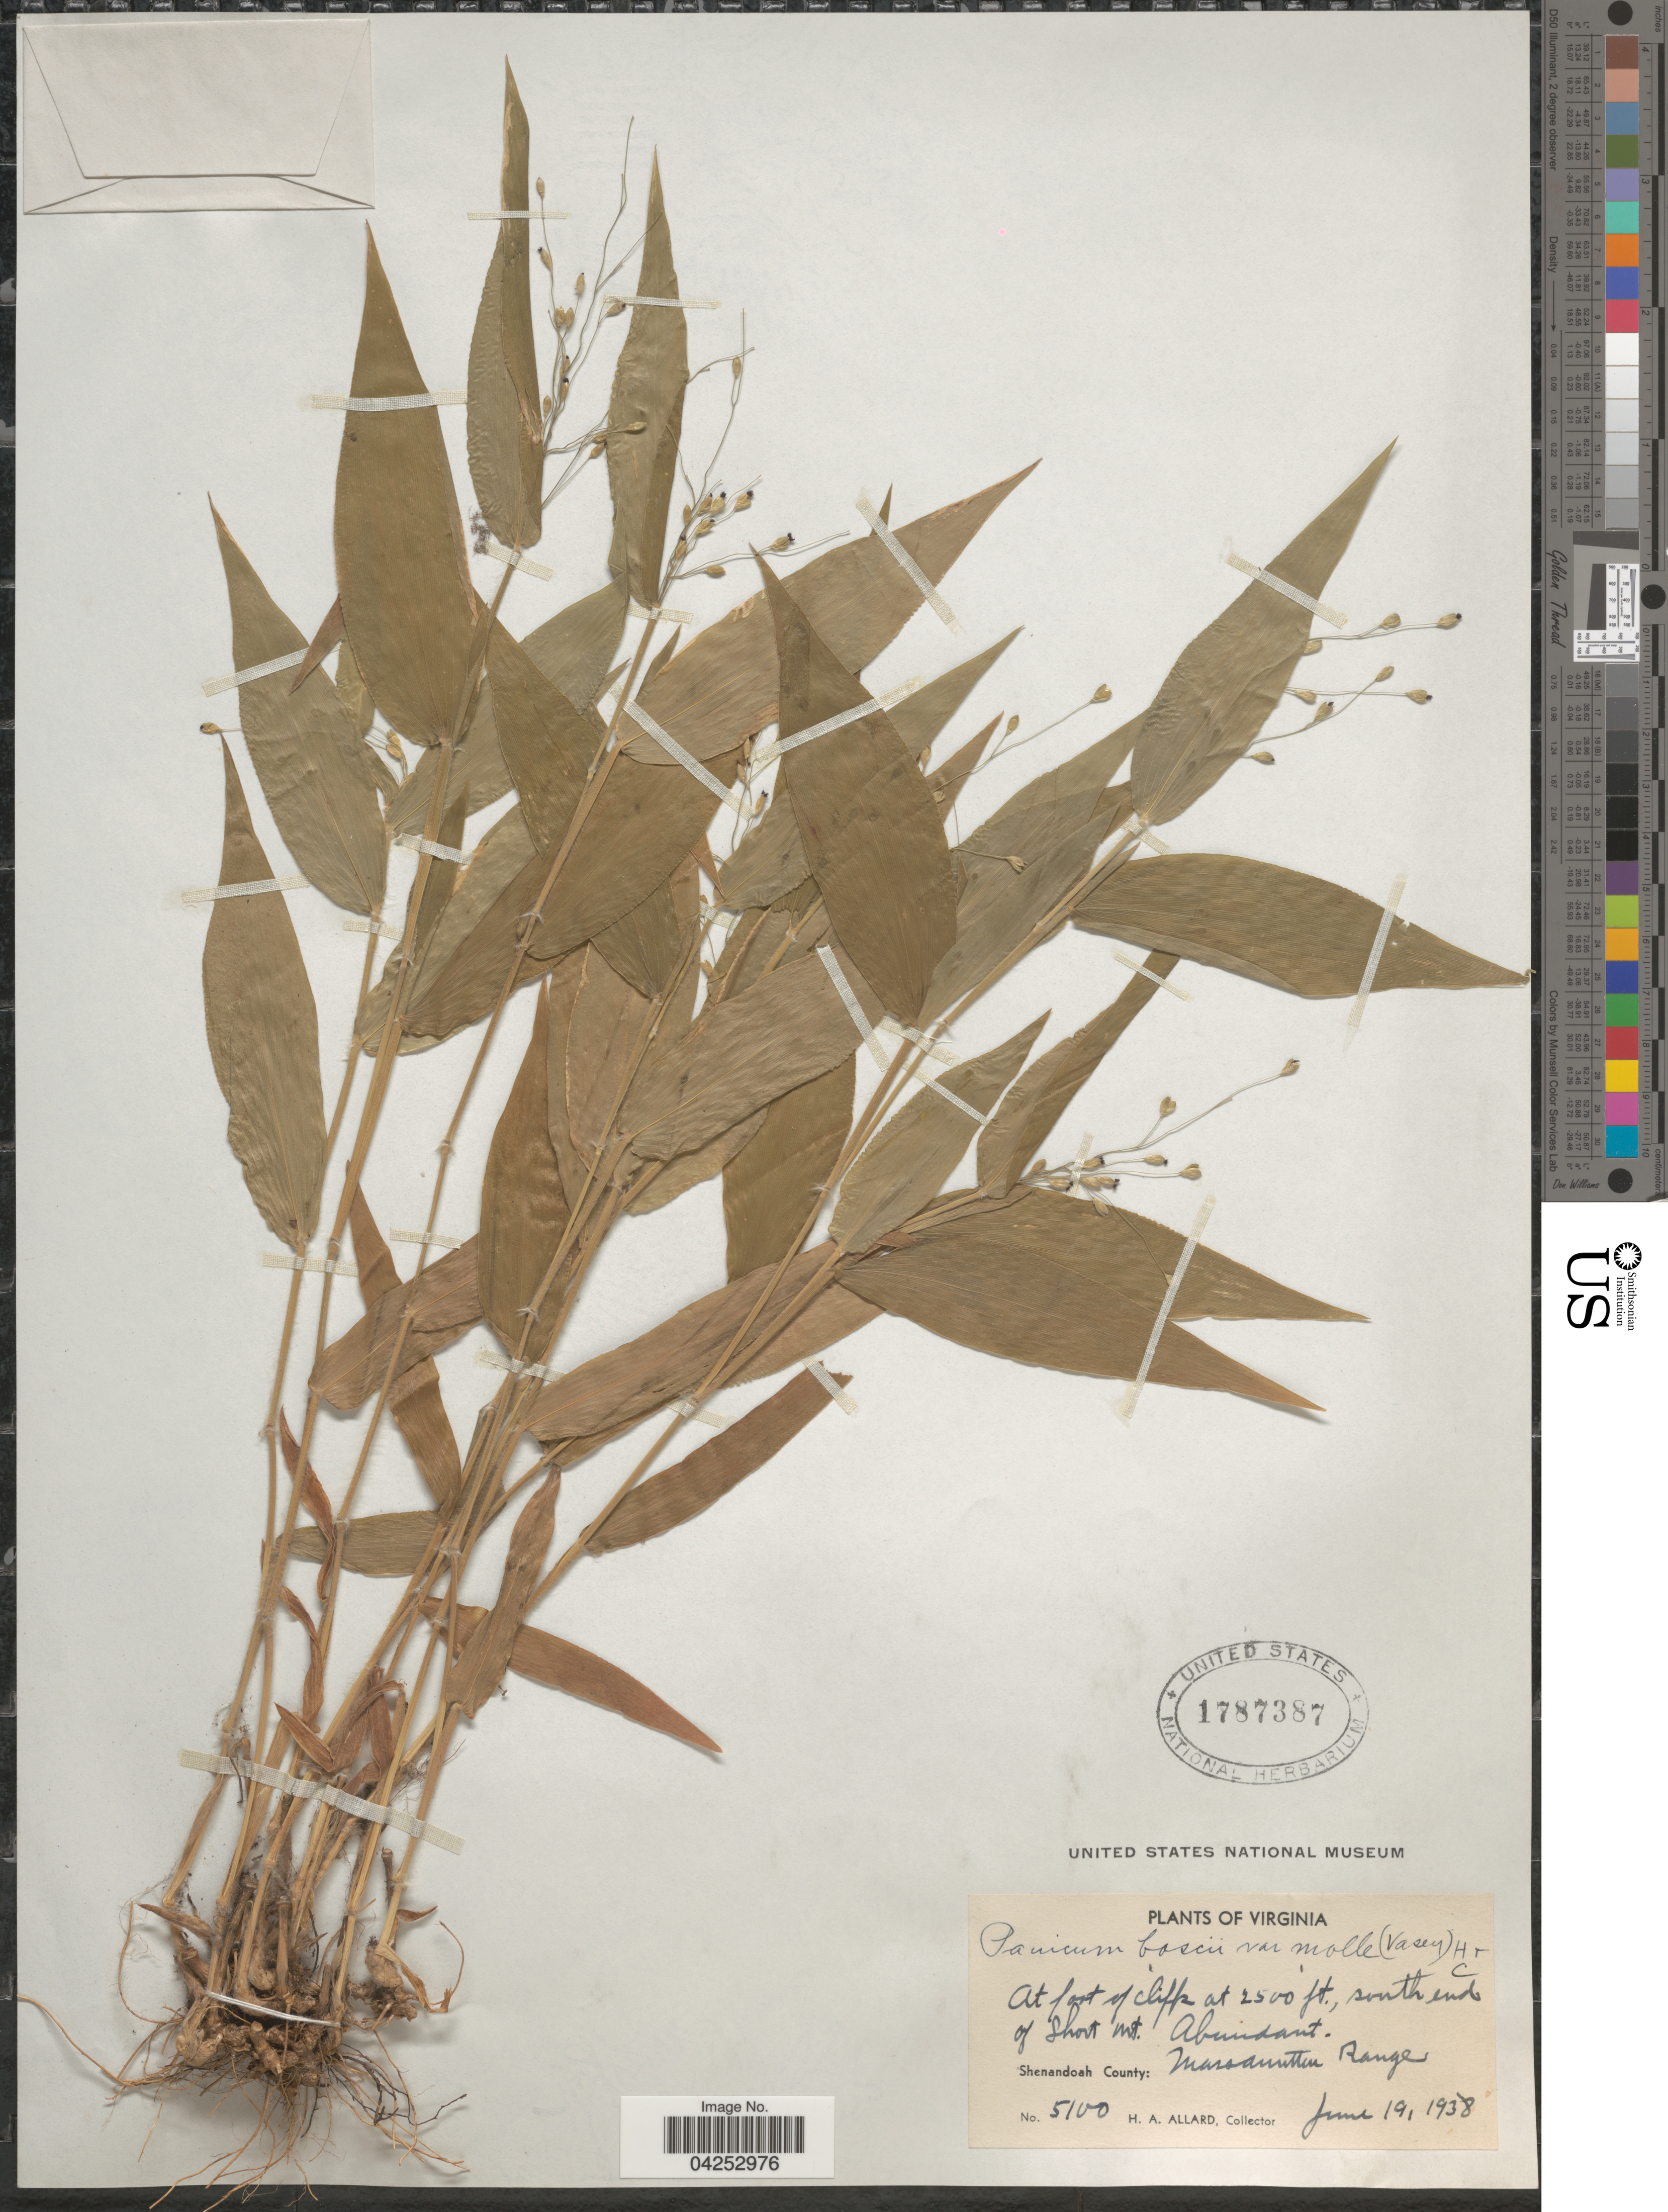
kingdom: Plantae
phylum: Tracheophyta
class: Liliopsida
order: Poales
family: Poaceae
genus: Dichanthelium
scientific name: Dichanthelium boscii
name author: (Poir.) Gould & C.A. Clark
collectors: H. A. Allard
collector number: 5100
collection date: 1938-06-19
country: United States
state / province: Virginia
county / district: Shenandoah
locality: At foot of cliffs at 2500 ft., south end of Short Mt. Abundant. Shenandoah County: Massanutten Range.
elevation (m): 762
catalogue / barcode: US 1787387